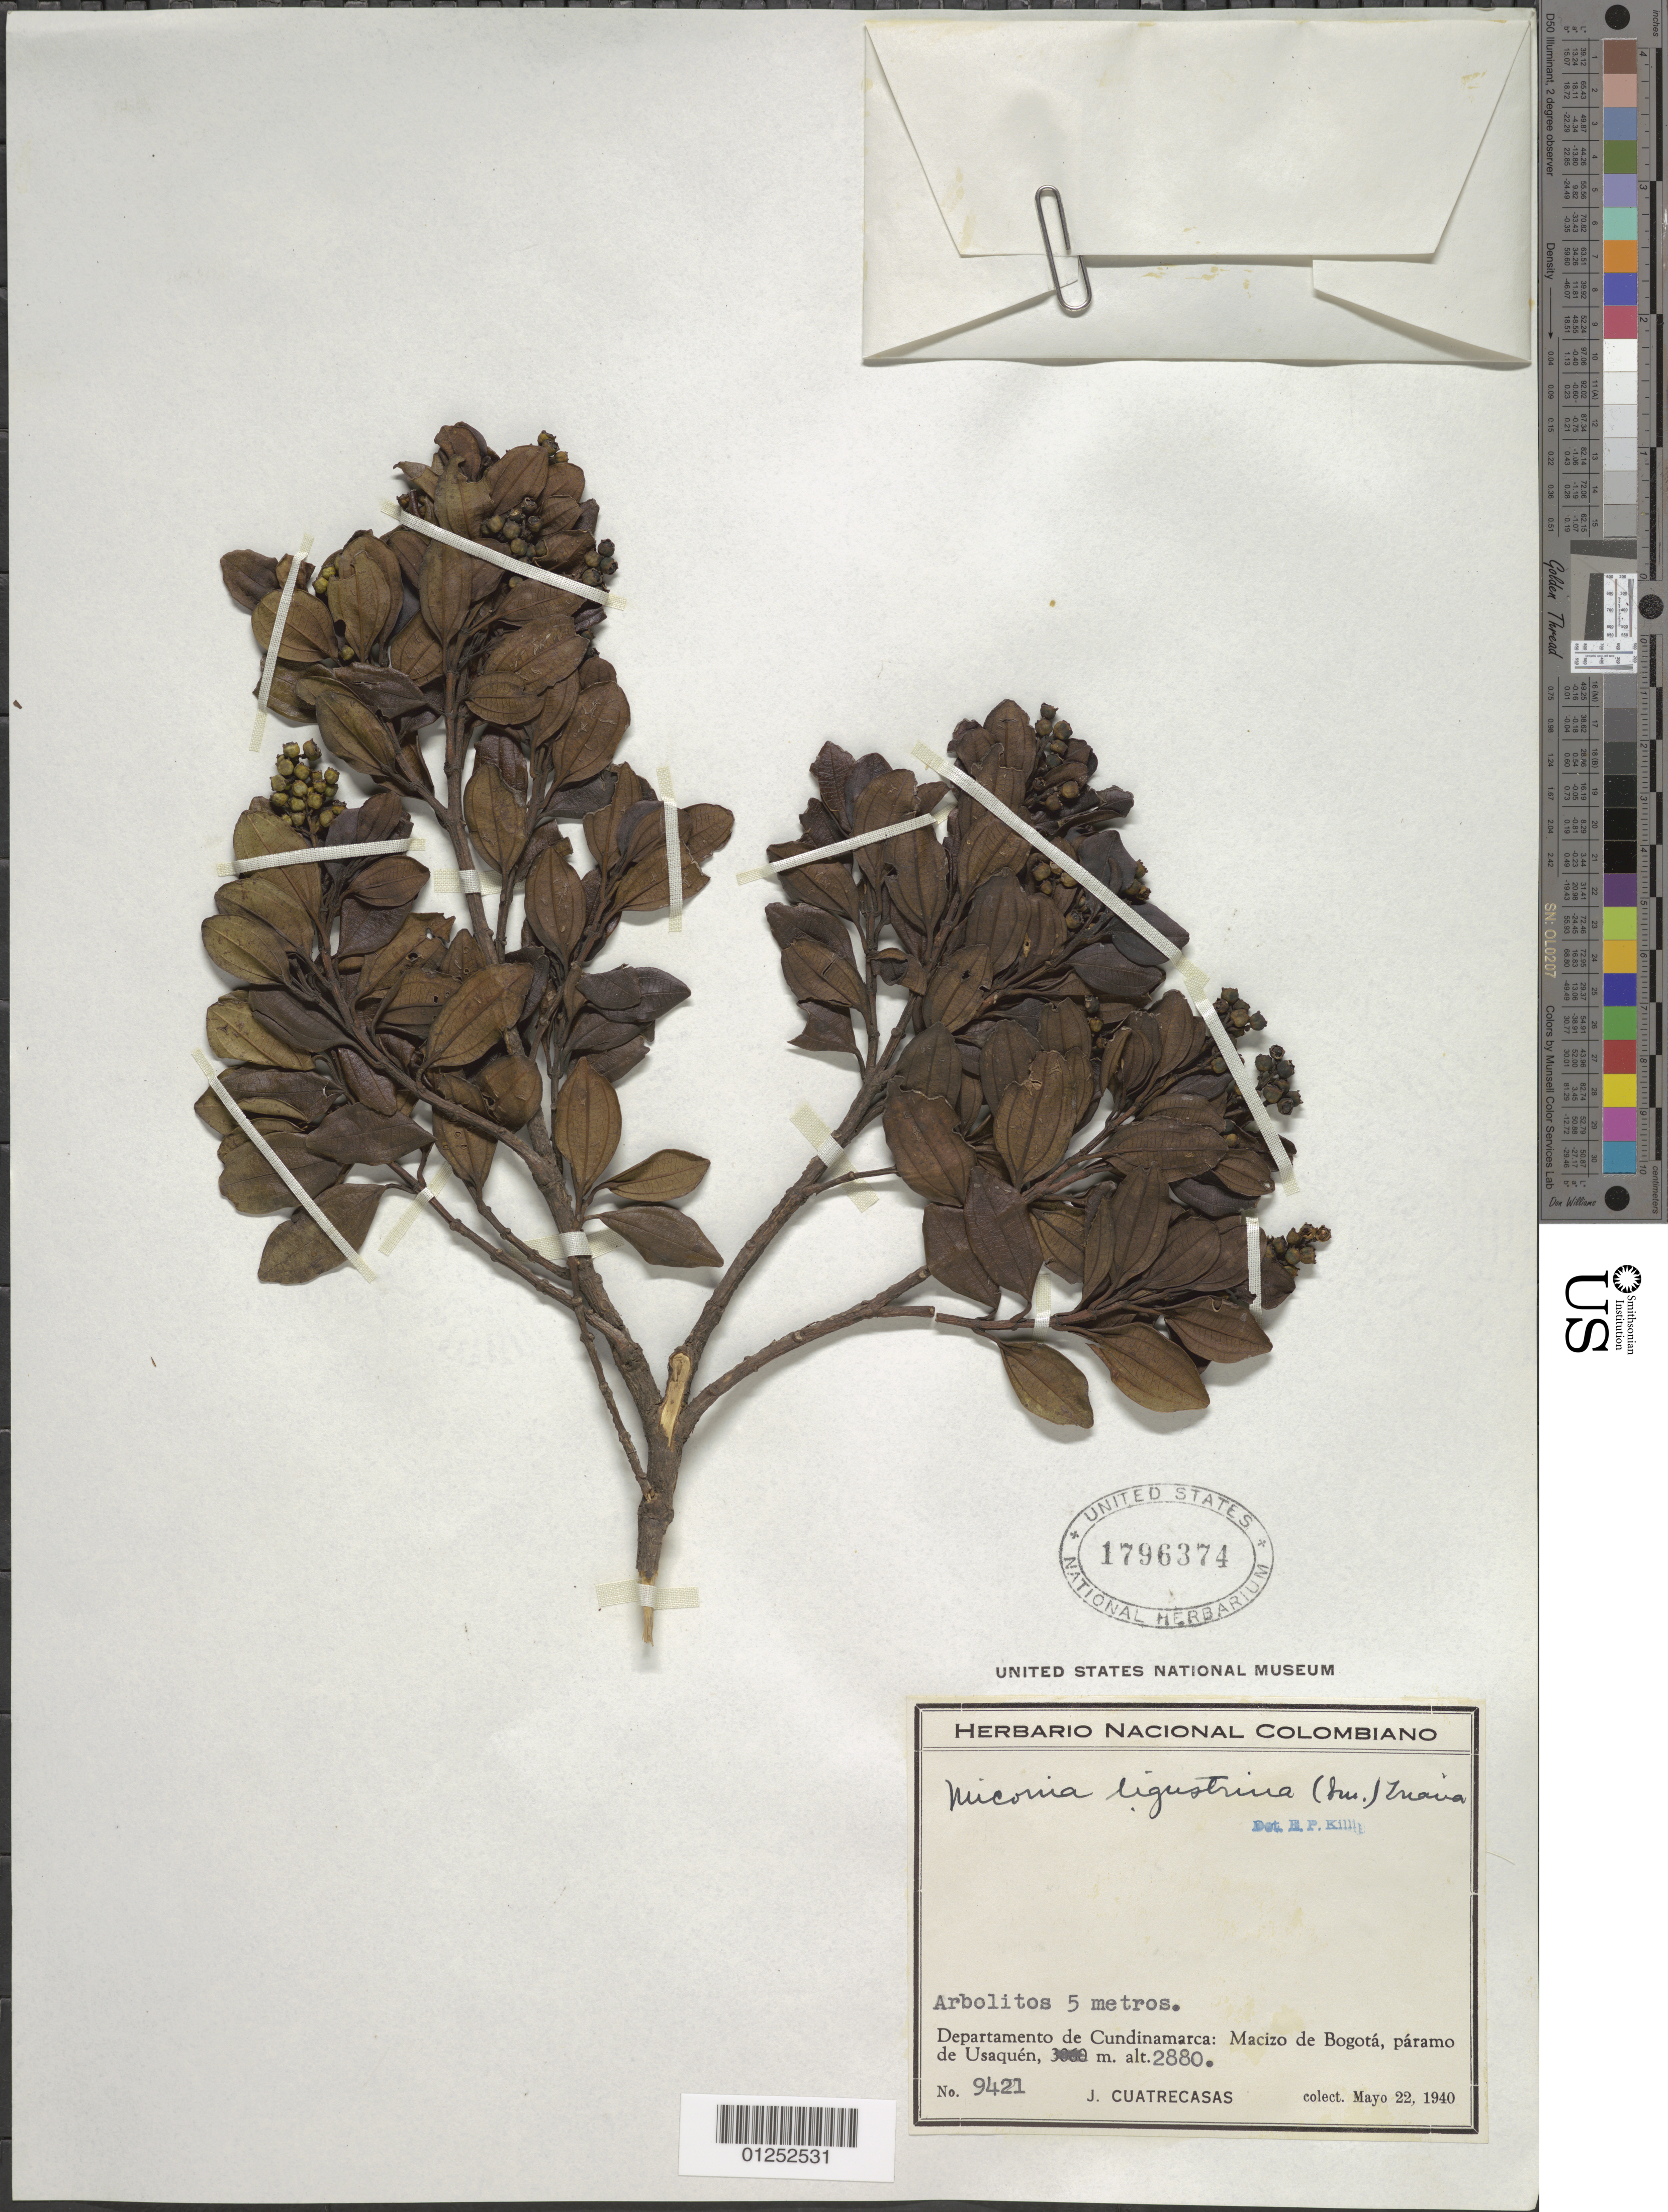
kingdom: Plantae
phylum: Tracheophyta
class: Magnoliopsida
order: Myrtales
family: Melastomataceae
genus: Miconia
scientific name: Miconia ligustrina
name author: (Sw.) Triana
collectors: J. Cuatrecasas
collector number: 9421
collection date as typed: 22 May 1940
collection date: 1940-05-22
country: Colombia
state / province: Cundinamarca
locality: Macizo Montanoso DeBogota, Paramo de Usaquen.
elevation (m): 2880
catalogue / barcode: US 1796374